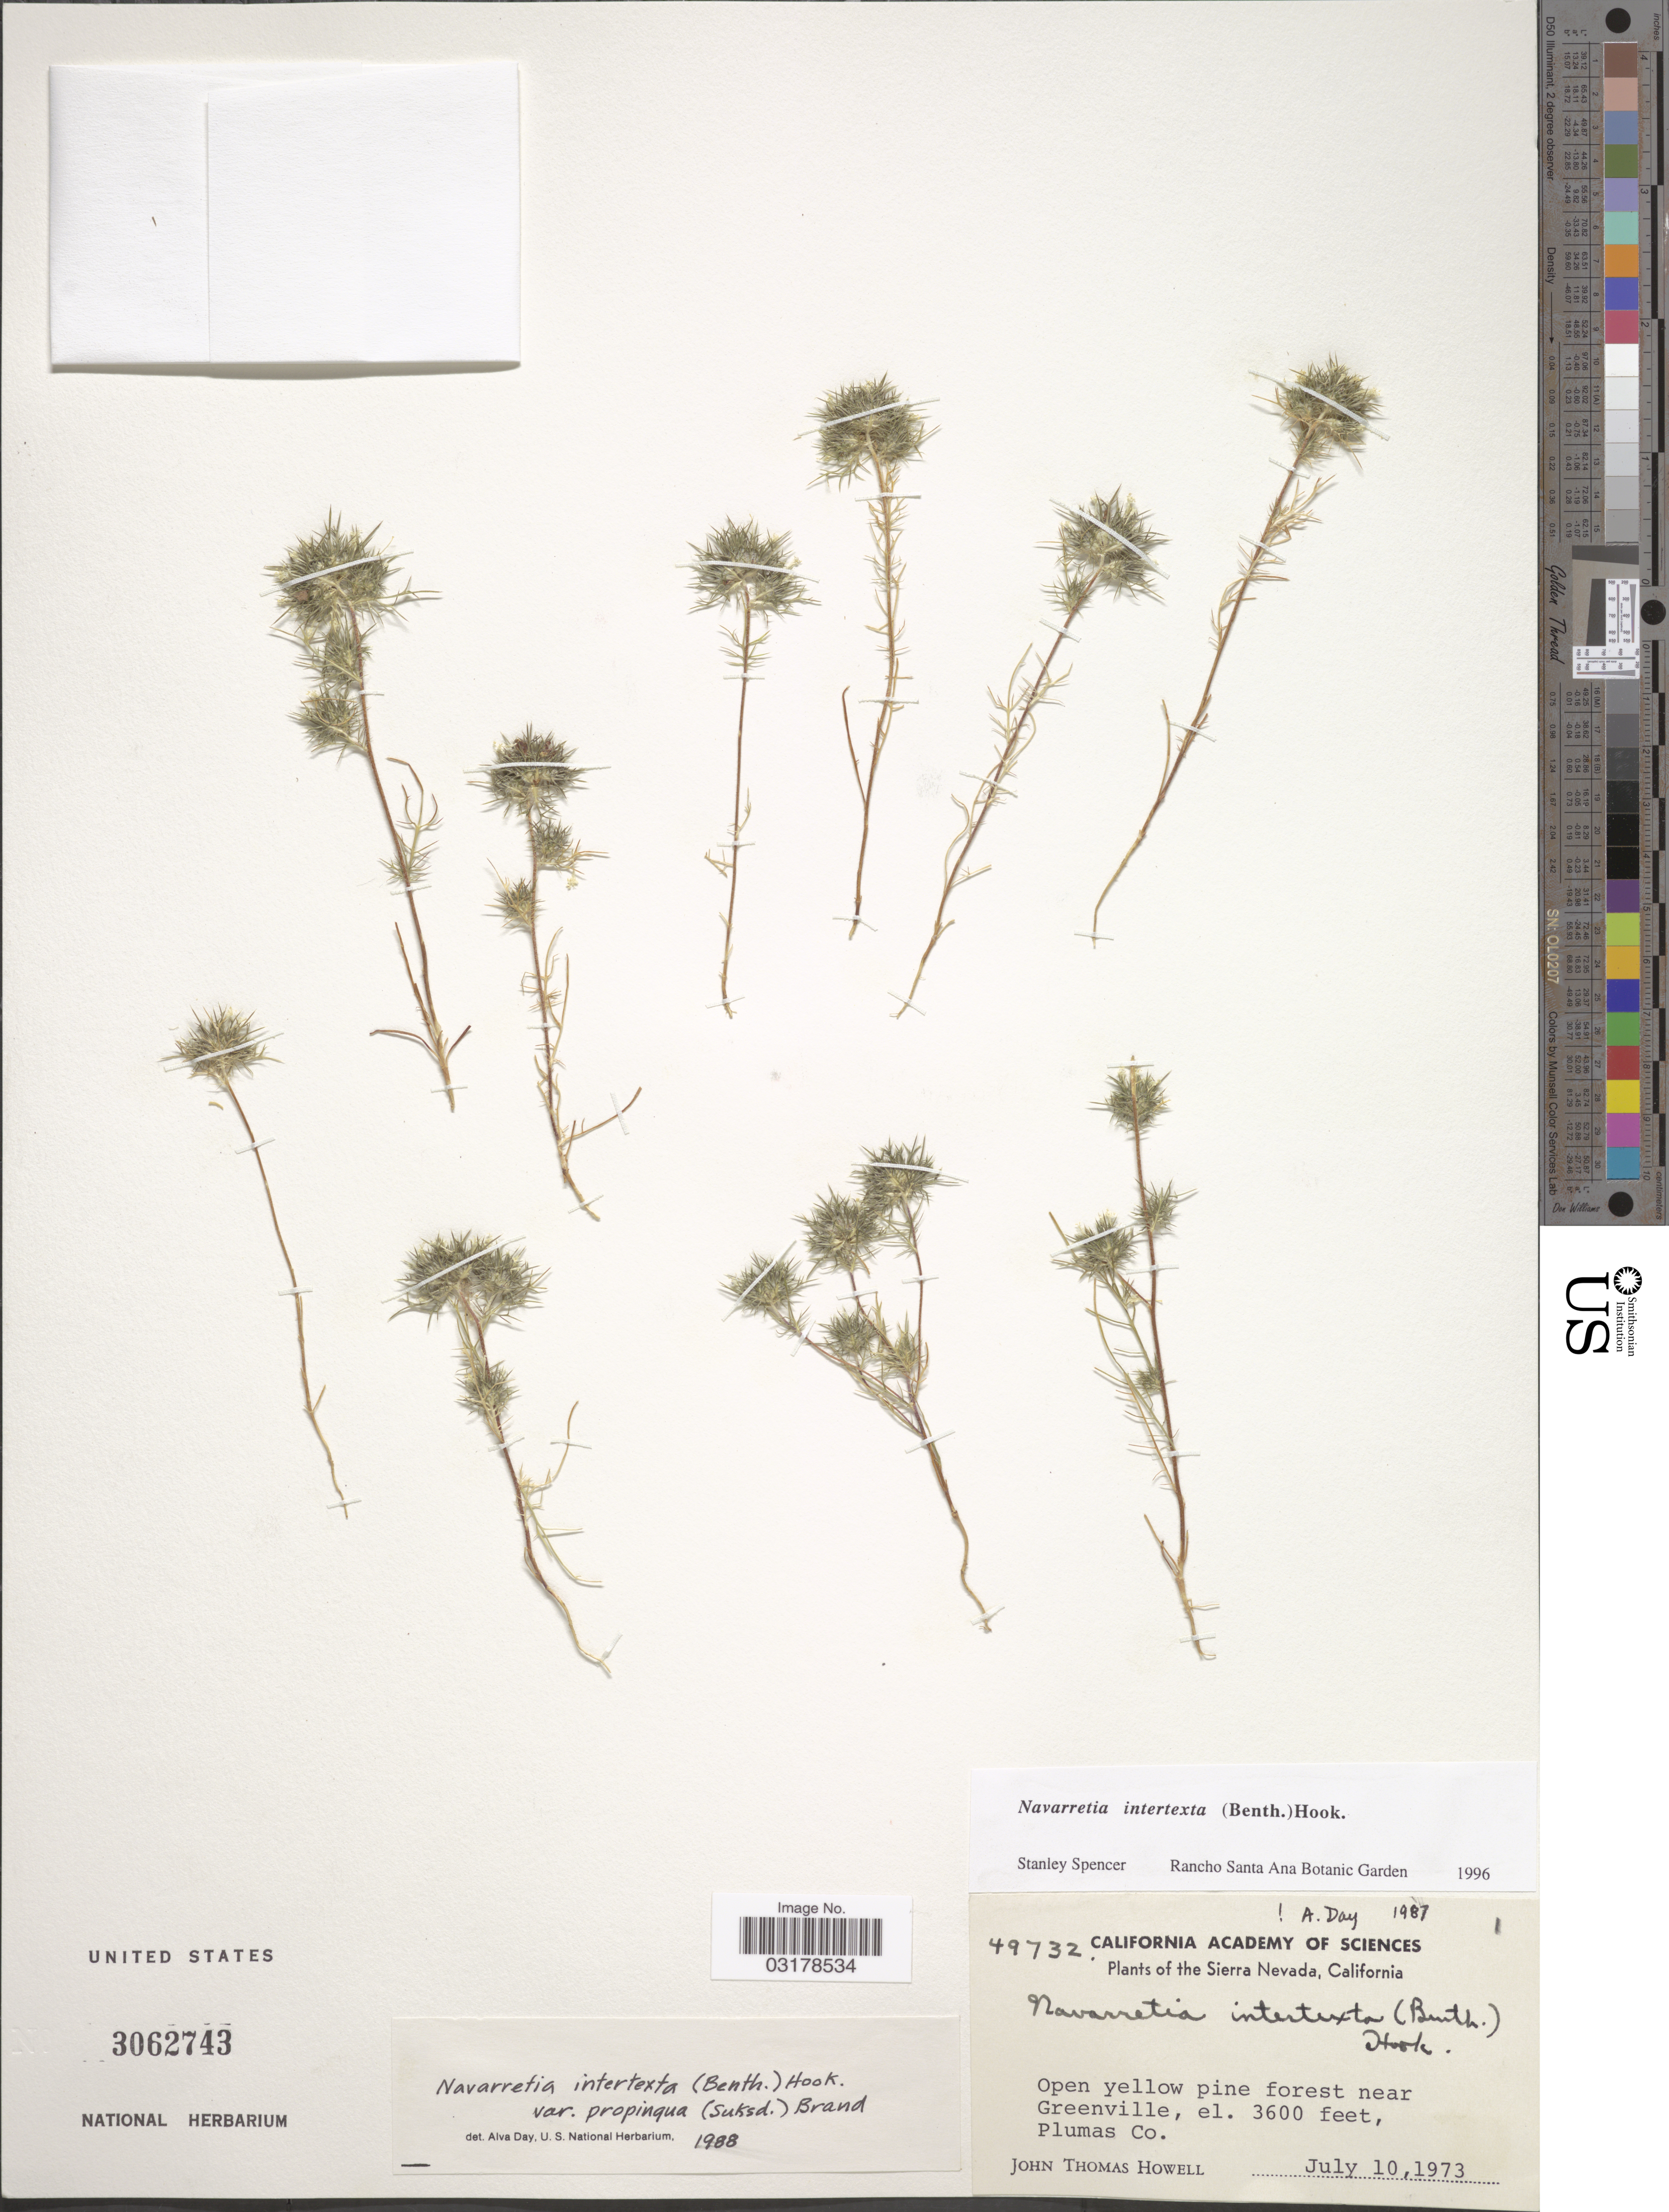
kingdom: Plantae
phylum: Tracheophyta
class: Magnoliopsida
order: Ericales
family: Polemoniaceae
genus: Navarretia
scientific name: Navarretia intertexta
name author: (Benth.) Hook.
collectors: J. T. Howell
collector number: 49732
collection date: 1973-07-10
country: United States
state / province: California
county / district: Plumas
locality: The Sierra Nevada. Forest near Greenville, Plumas Co.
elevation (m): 1097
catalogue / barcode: US 3062743